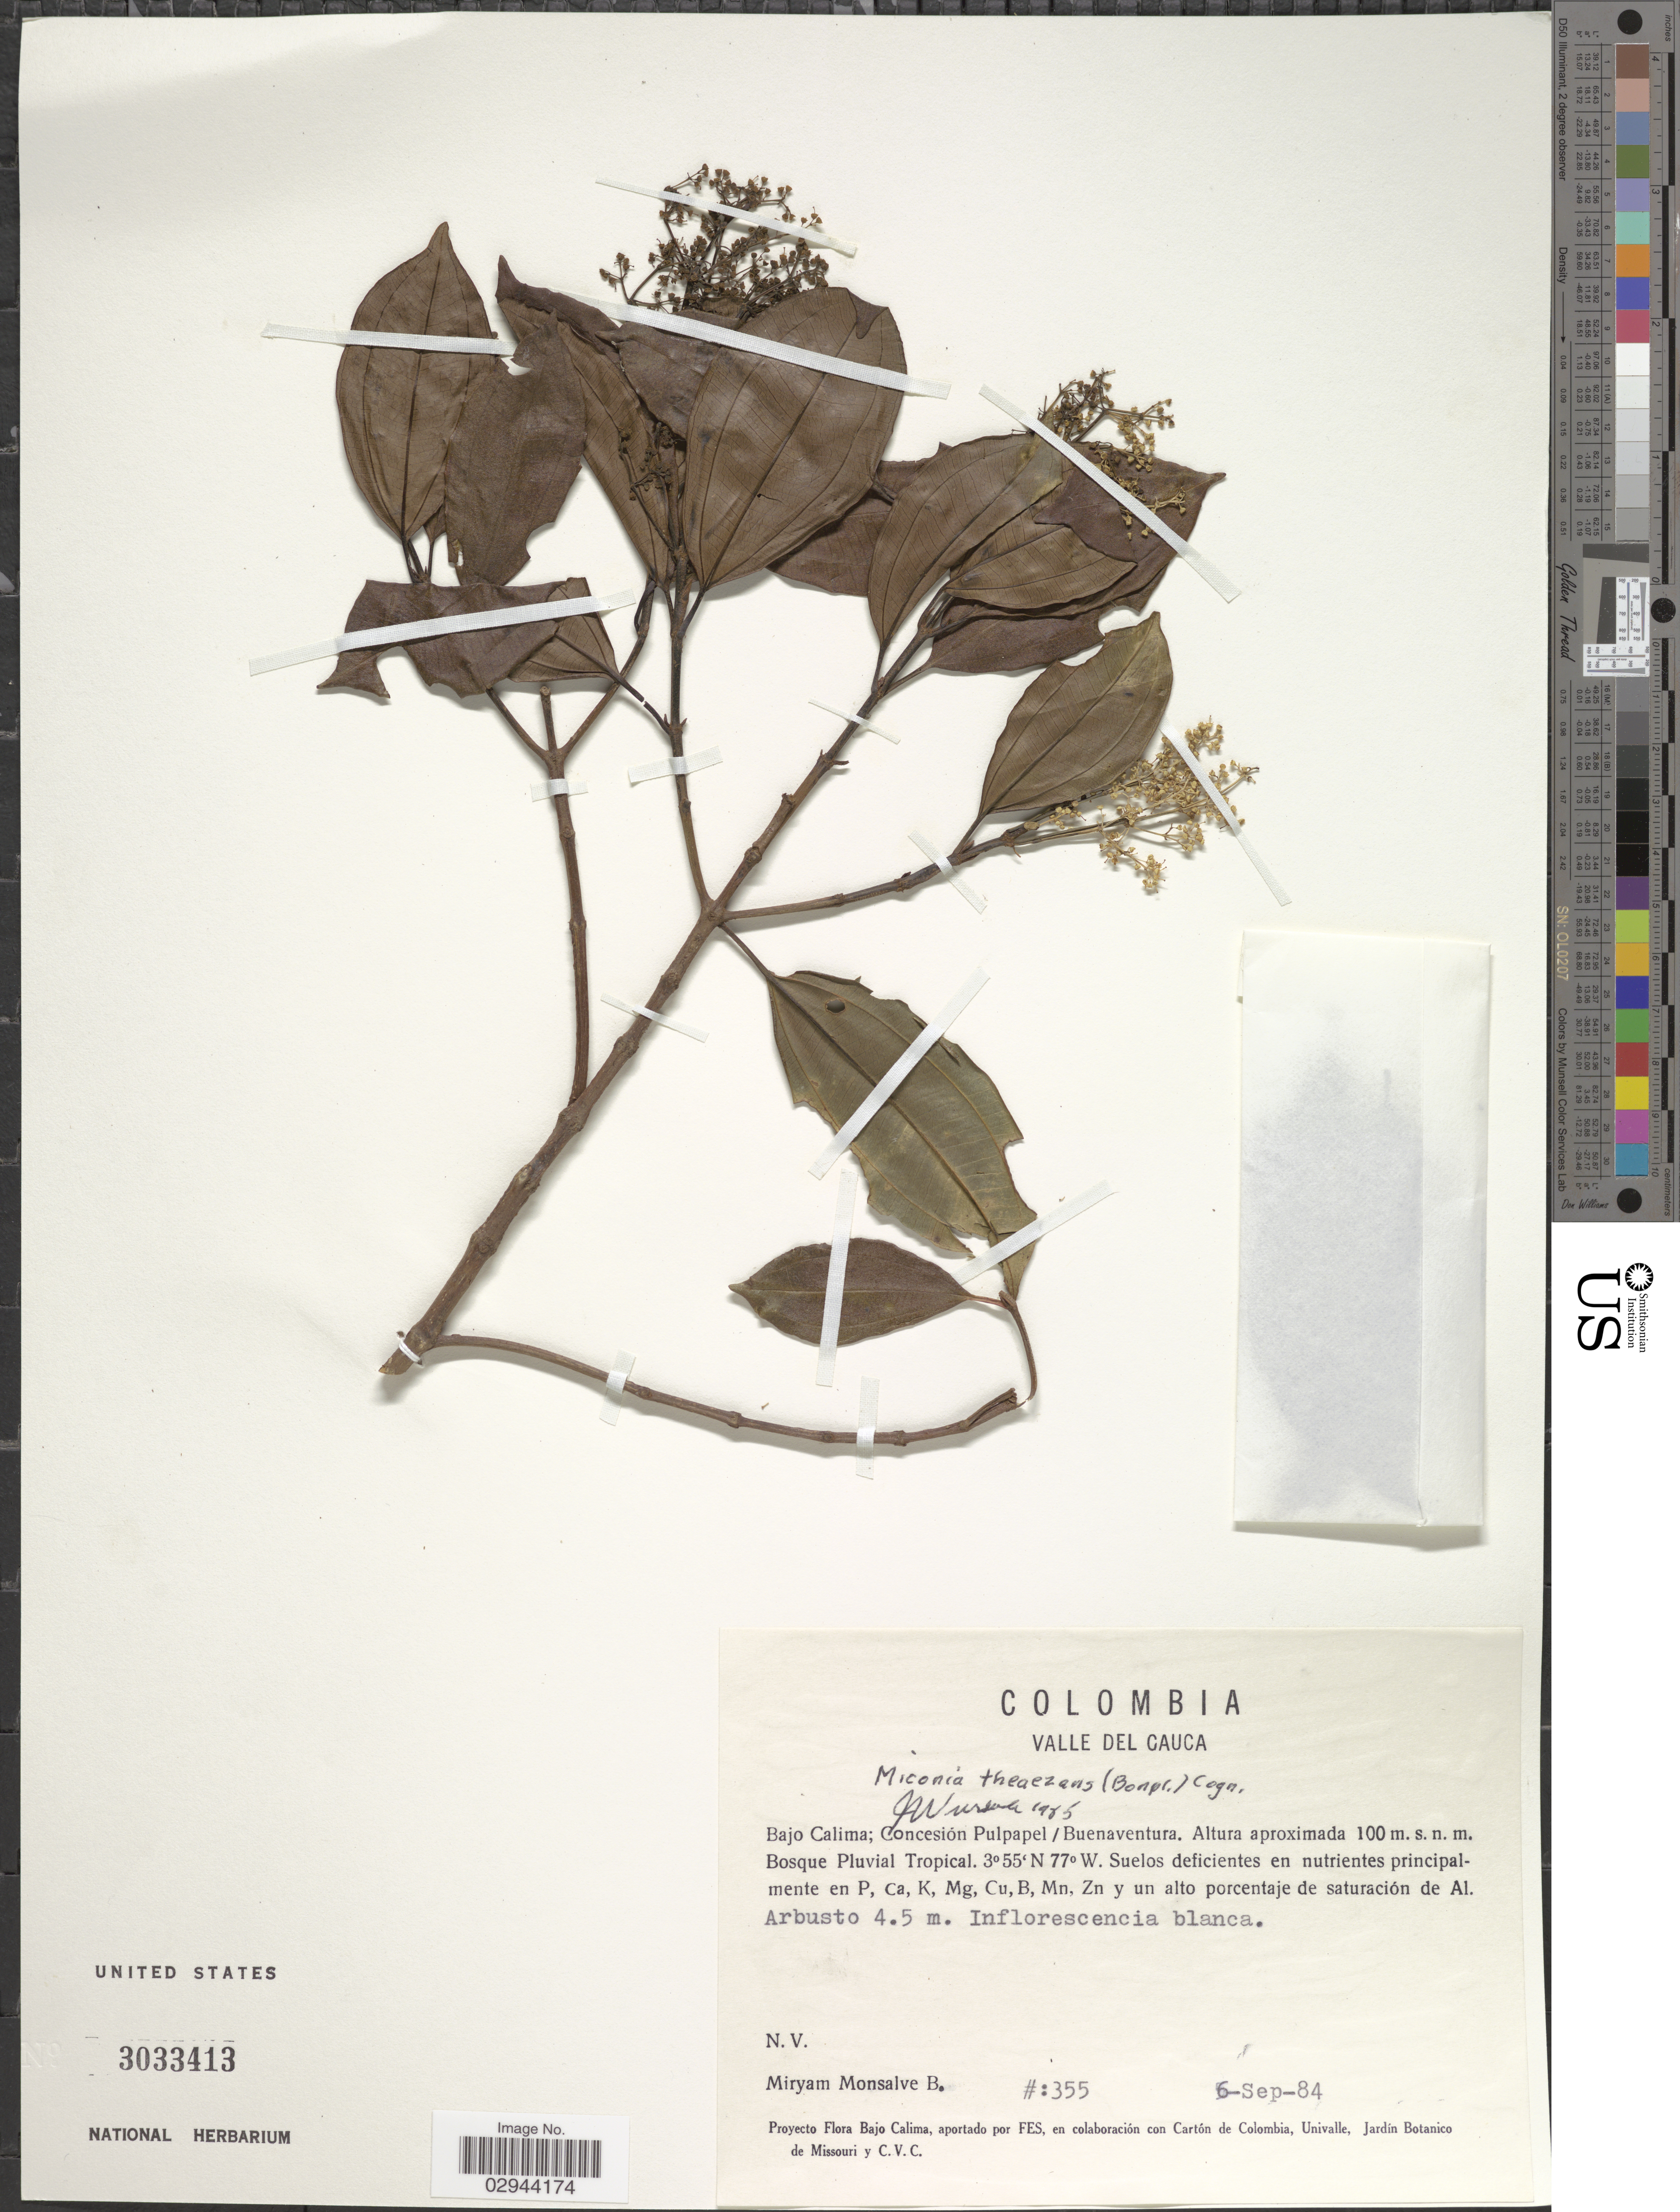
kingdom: Plantae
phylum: Tracheophyta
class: Magnoliopsida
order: Myrtales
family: Melastomataceae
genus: Miconia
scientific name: Miconia theizans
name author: (Bonpl.) Cogn.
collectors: M. Monsalve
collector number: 355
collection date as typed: Transcribed d/m/y: 6/9/84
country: Colombia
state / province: Valle del Cauca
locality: Bajo Calima, Concesión Pulpapel / Buenaventura.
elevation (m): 100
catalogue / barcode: US 3033413